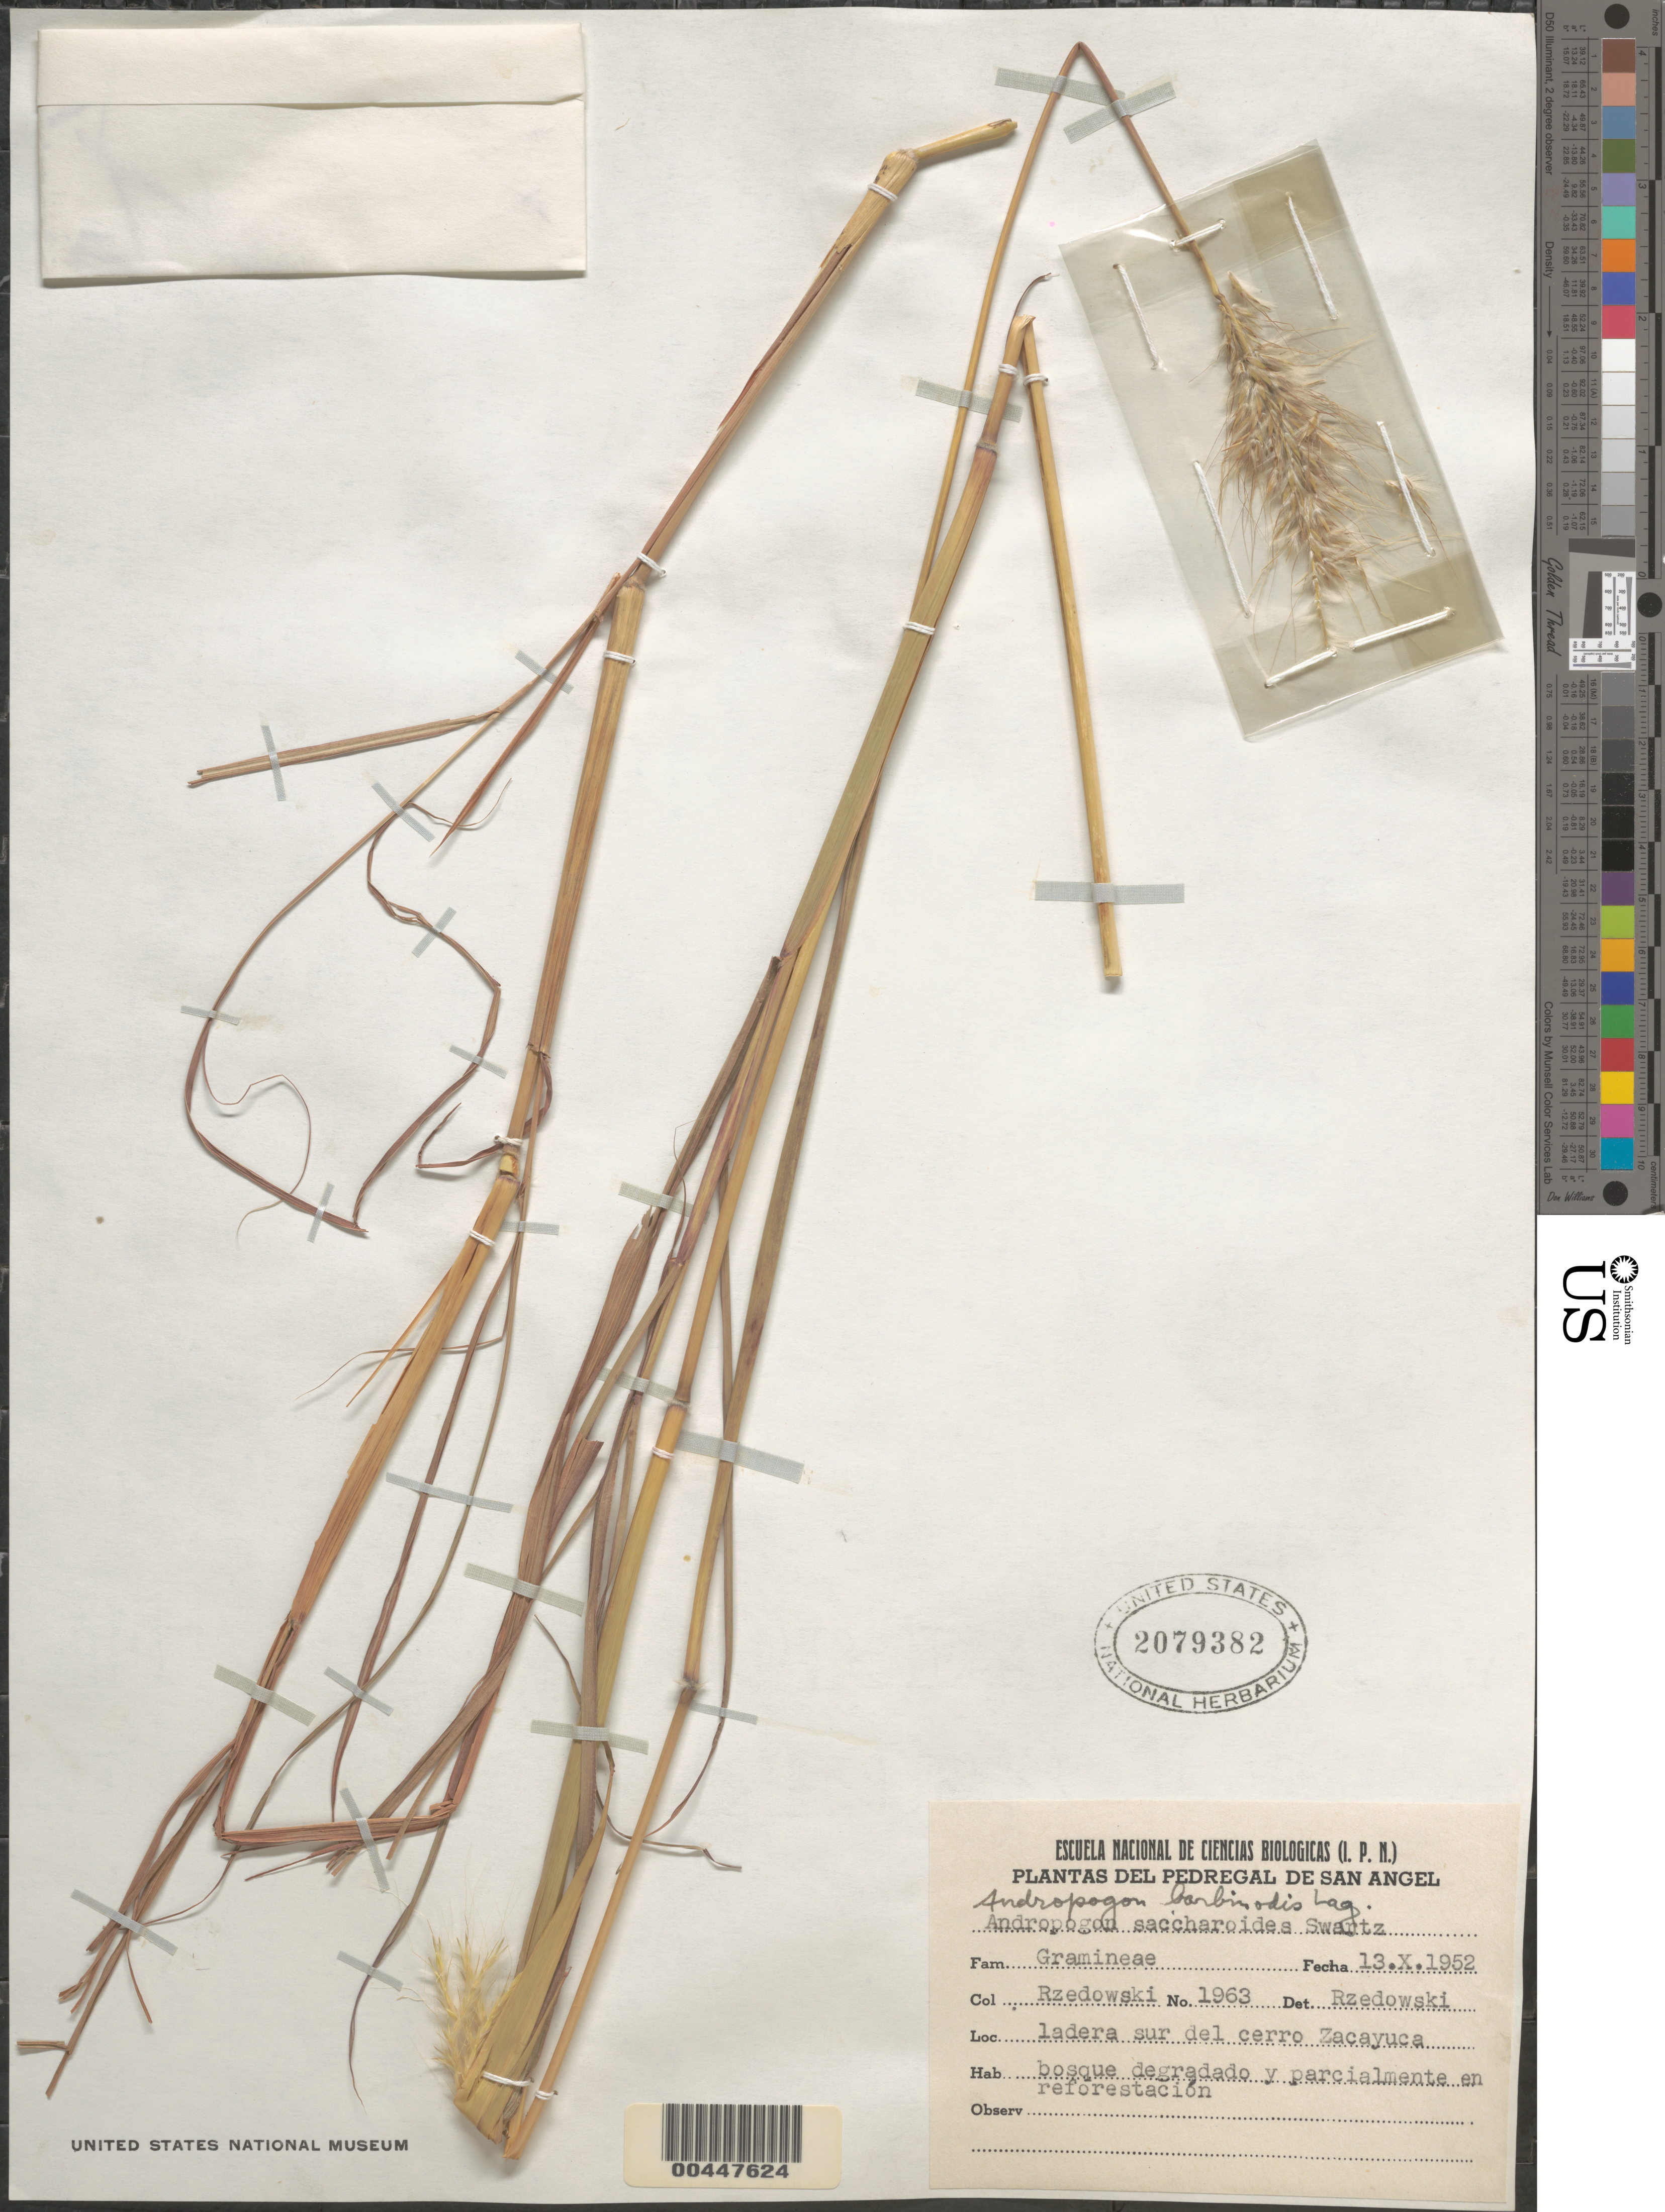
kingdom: Plantae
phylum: Tracheophyta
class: Liliopsida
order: Poales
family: Poaceae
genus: Andropogon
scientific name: Andropogon barbinodis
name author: Lag.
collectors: J. Rzedowski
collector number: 1963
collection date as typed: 13 Oct 1952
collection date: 1952-10-13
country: Mexico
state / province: Distrito Federal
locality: Pedregal de San Angel, Ladera S del Cerro Zacayuca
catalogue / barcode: US 2079382